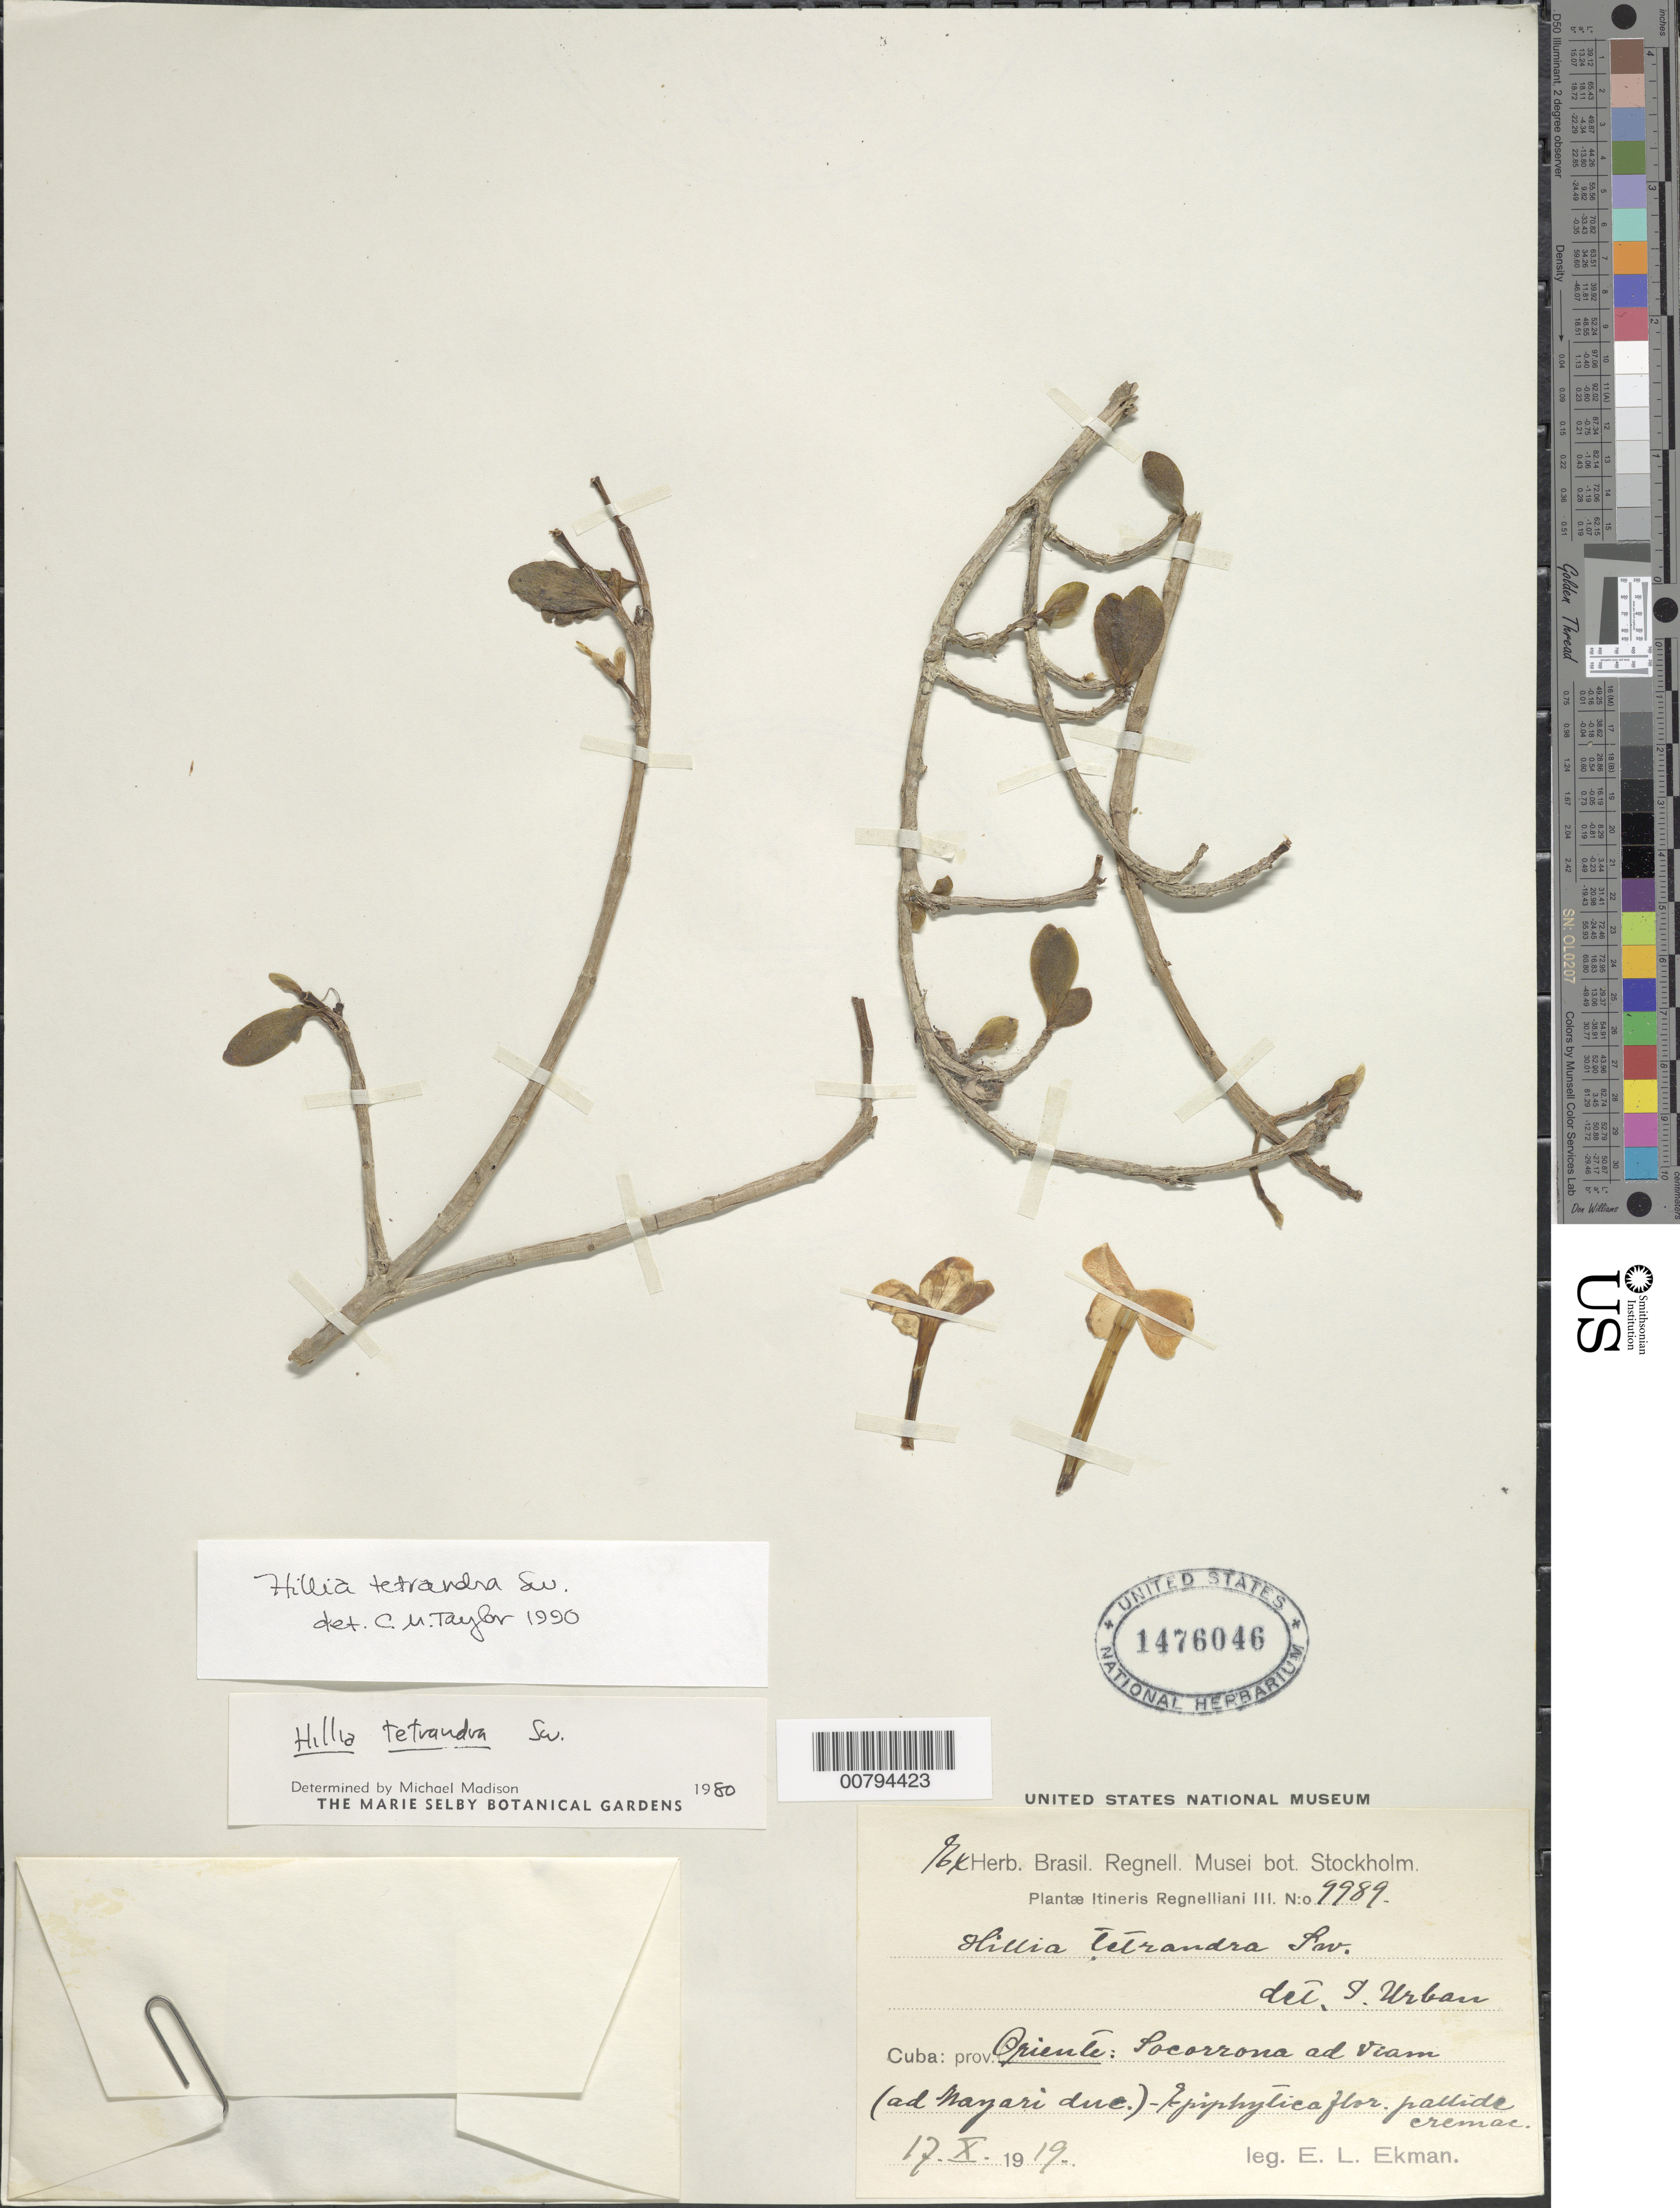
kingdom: Plantae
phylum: Tracheophyta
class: Magnoliopsida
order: Gentianales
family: Rubiaceae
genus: Hillia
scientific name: Hillia tetrandra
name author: Sw.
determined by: Urban, Ignatz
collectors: E. L. Ekman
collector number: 9989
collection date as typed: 17 Oct 1919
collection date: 1919-10-17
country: Cuba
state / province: Oriente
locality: Locorrona (sp?) ad Viam (ad Mayari duc.)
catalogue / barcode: US 1476046